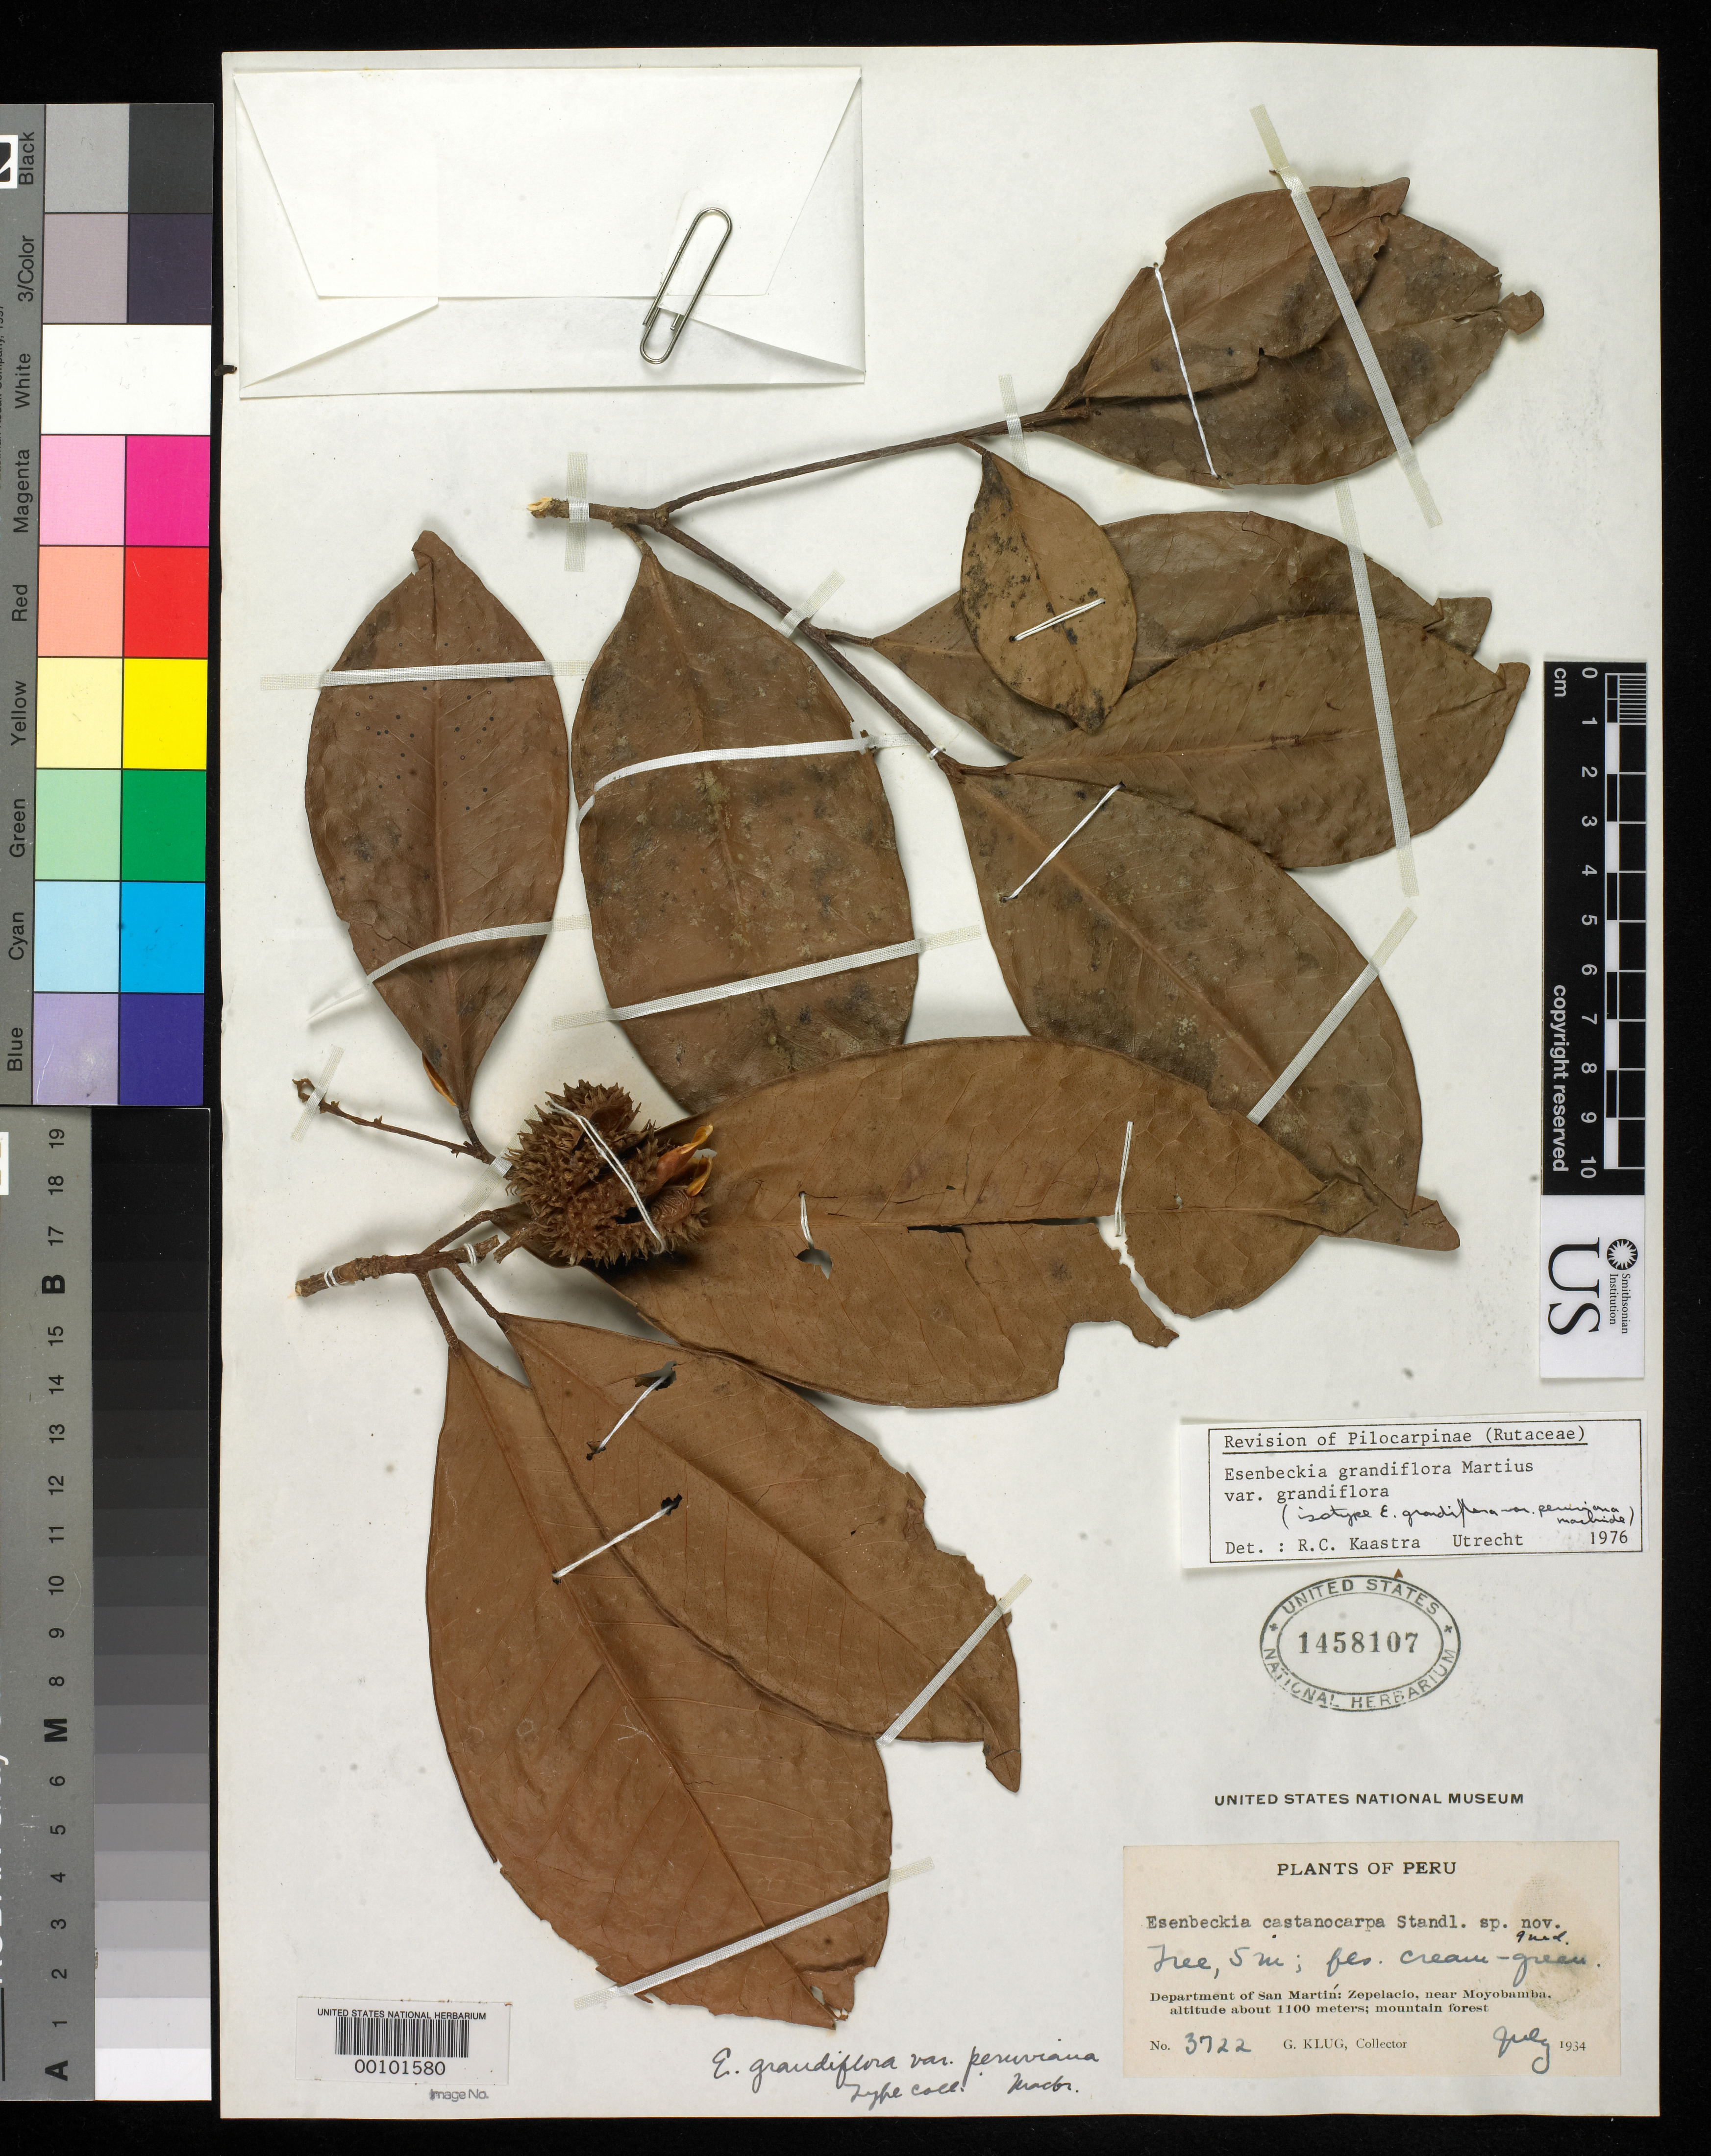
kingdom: Plantae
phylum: Tracheophyta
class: Magnoliopsida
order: Sapindales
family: Rutaceae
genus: Esenbeckia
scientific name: Esenbeckia grandiflora var. peruviana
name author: J.F. Macbr.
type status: Isotype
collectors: G. Klug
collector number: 3722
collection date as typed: Jul 1934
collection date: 1934-07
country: Peru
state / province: San Martín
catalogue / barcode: US 1458107